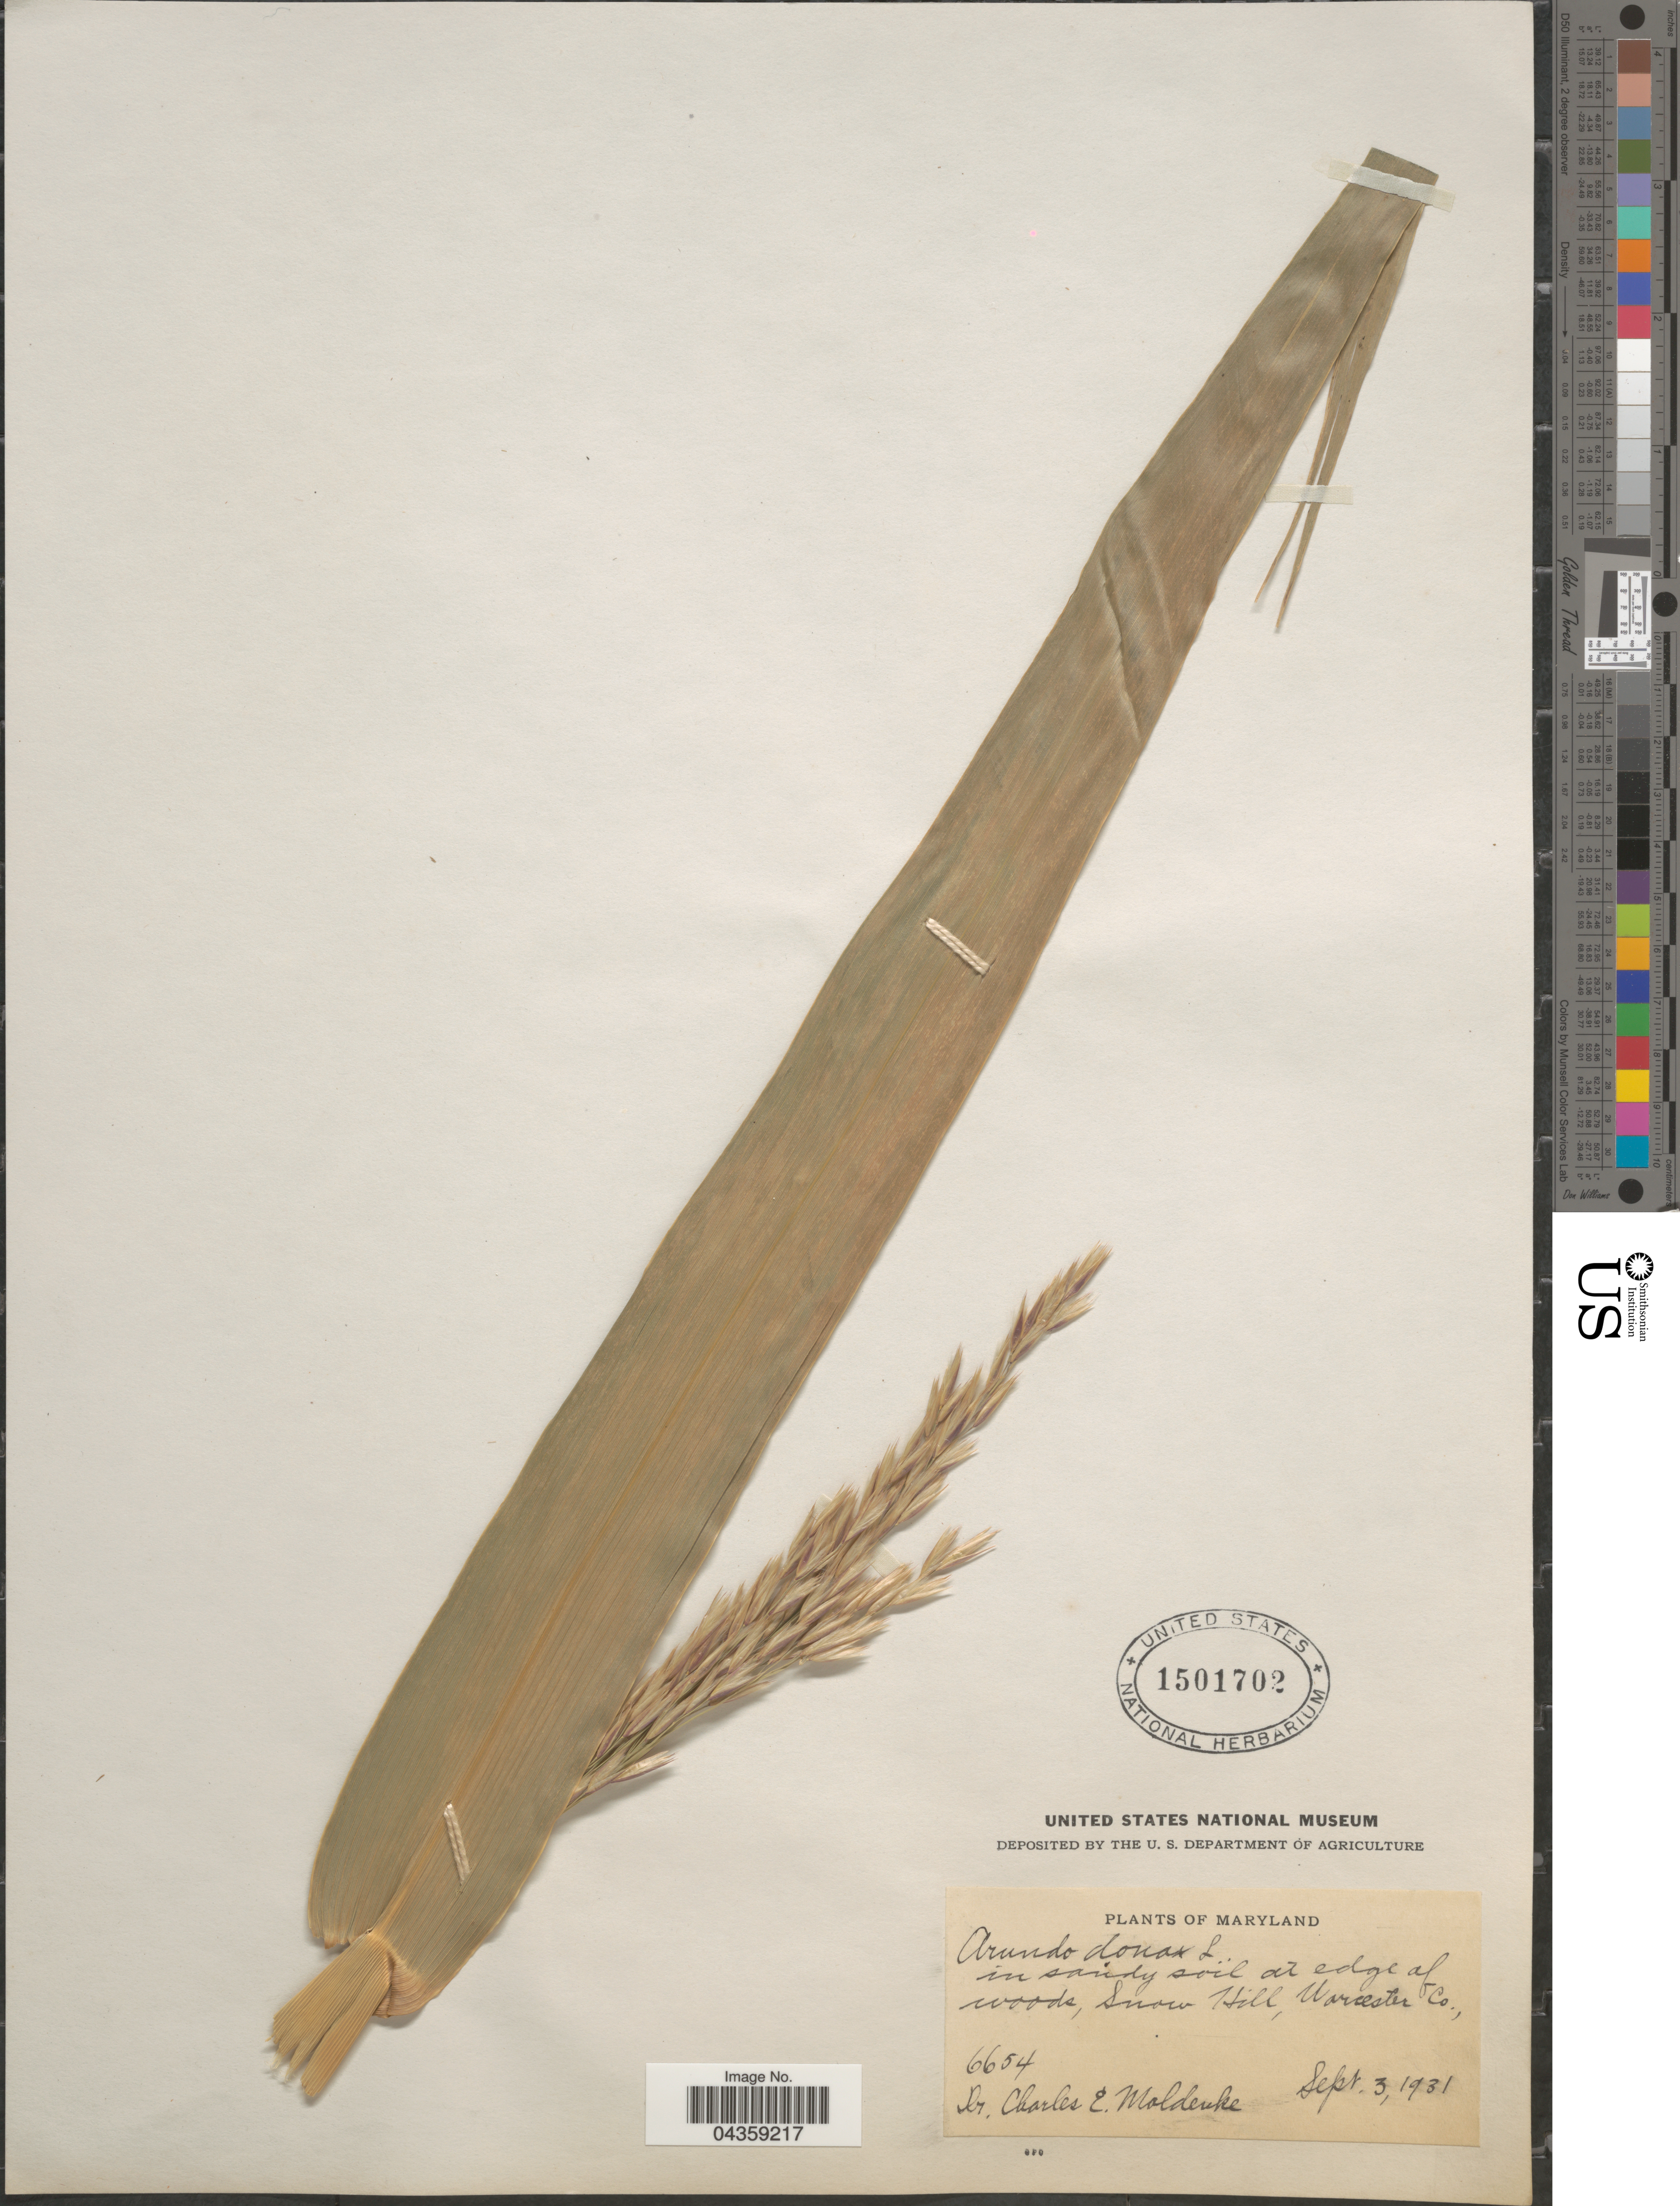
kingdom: Plantae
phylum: Tracheophyta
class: Liliopsida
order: Poales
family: Poaceae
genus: Arundo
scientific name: Arundo donax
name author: L.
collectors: C. Moldenke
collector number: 6654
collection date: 1936-09-03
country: United States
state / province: Maryland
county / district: Worcester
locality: Snow Hill, Worcester Co.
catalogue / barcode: US 1501702